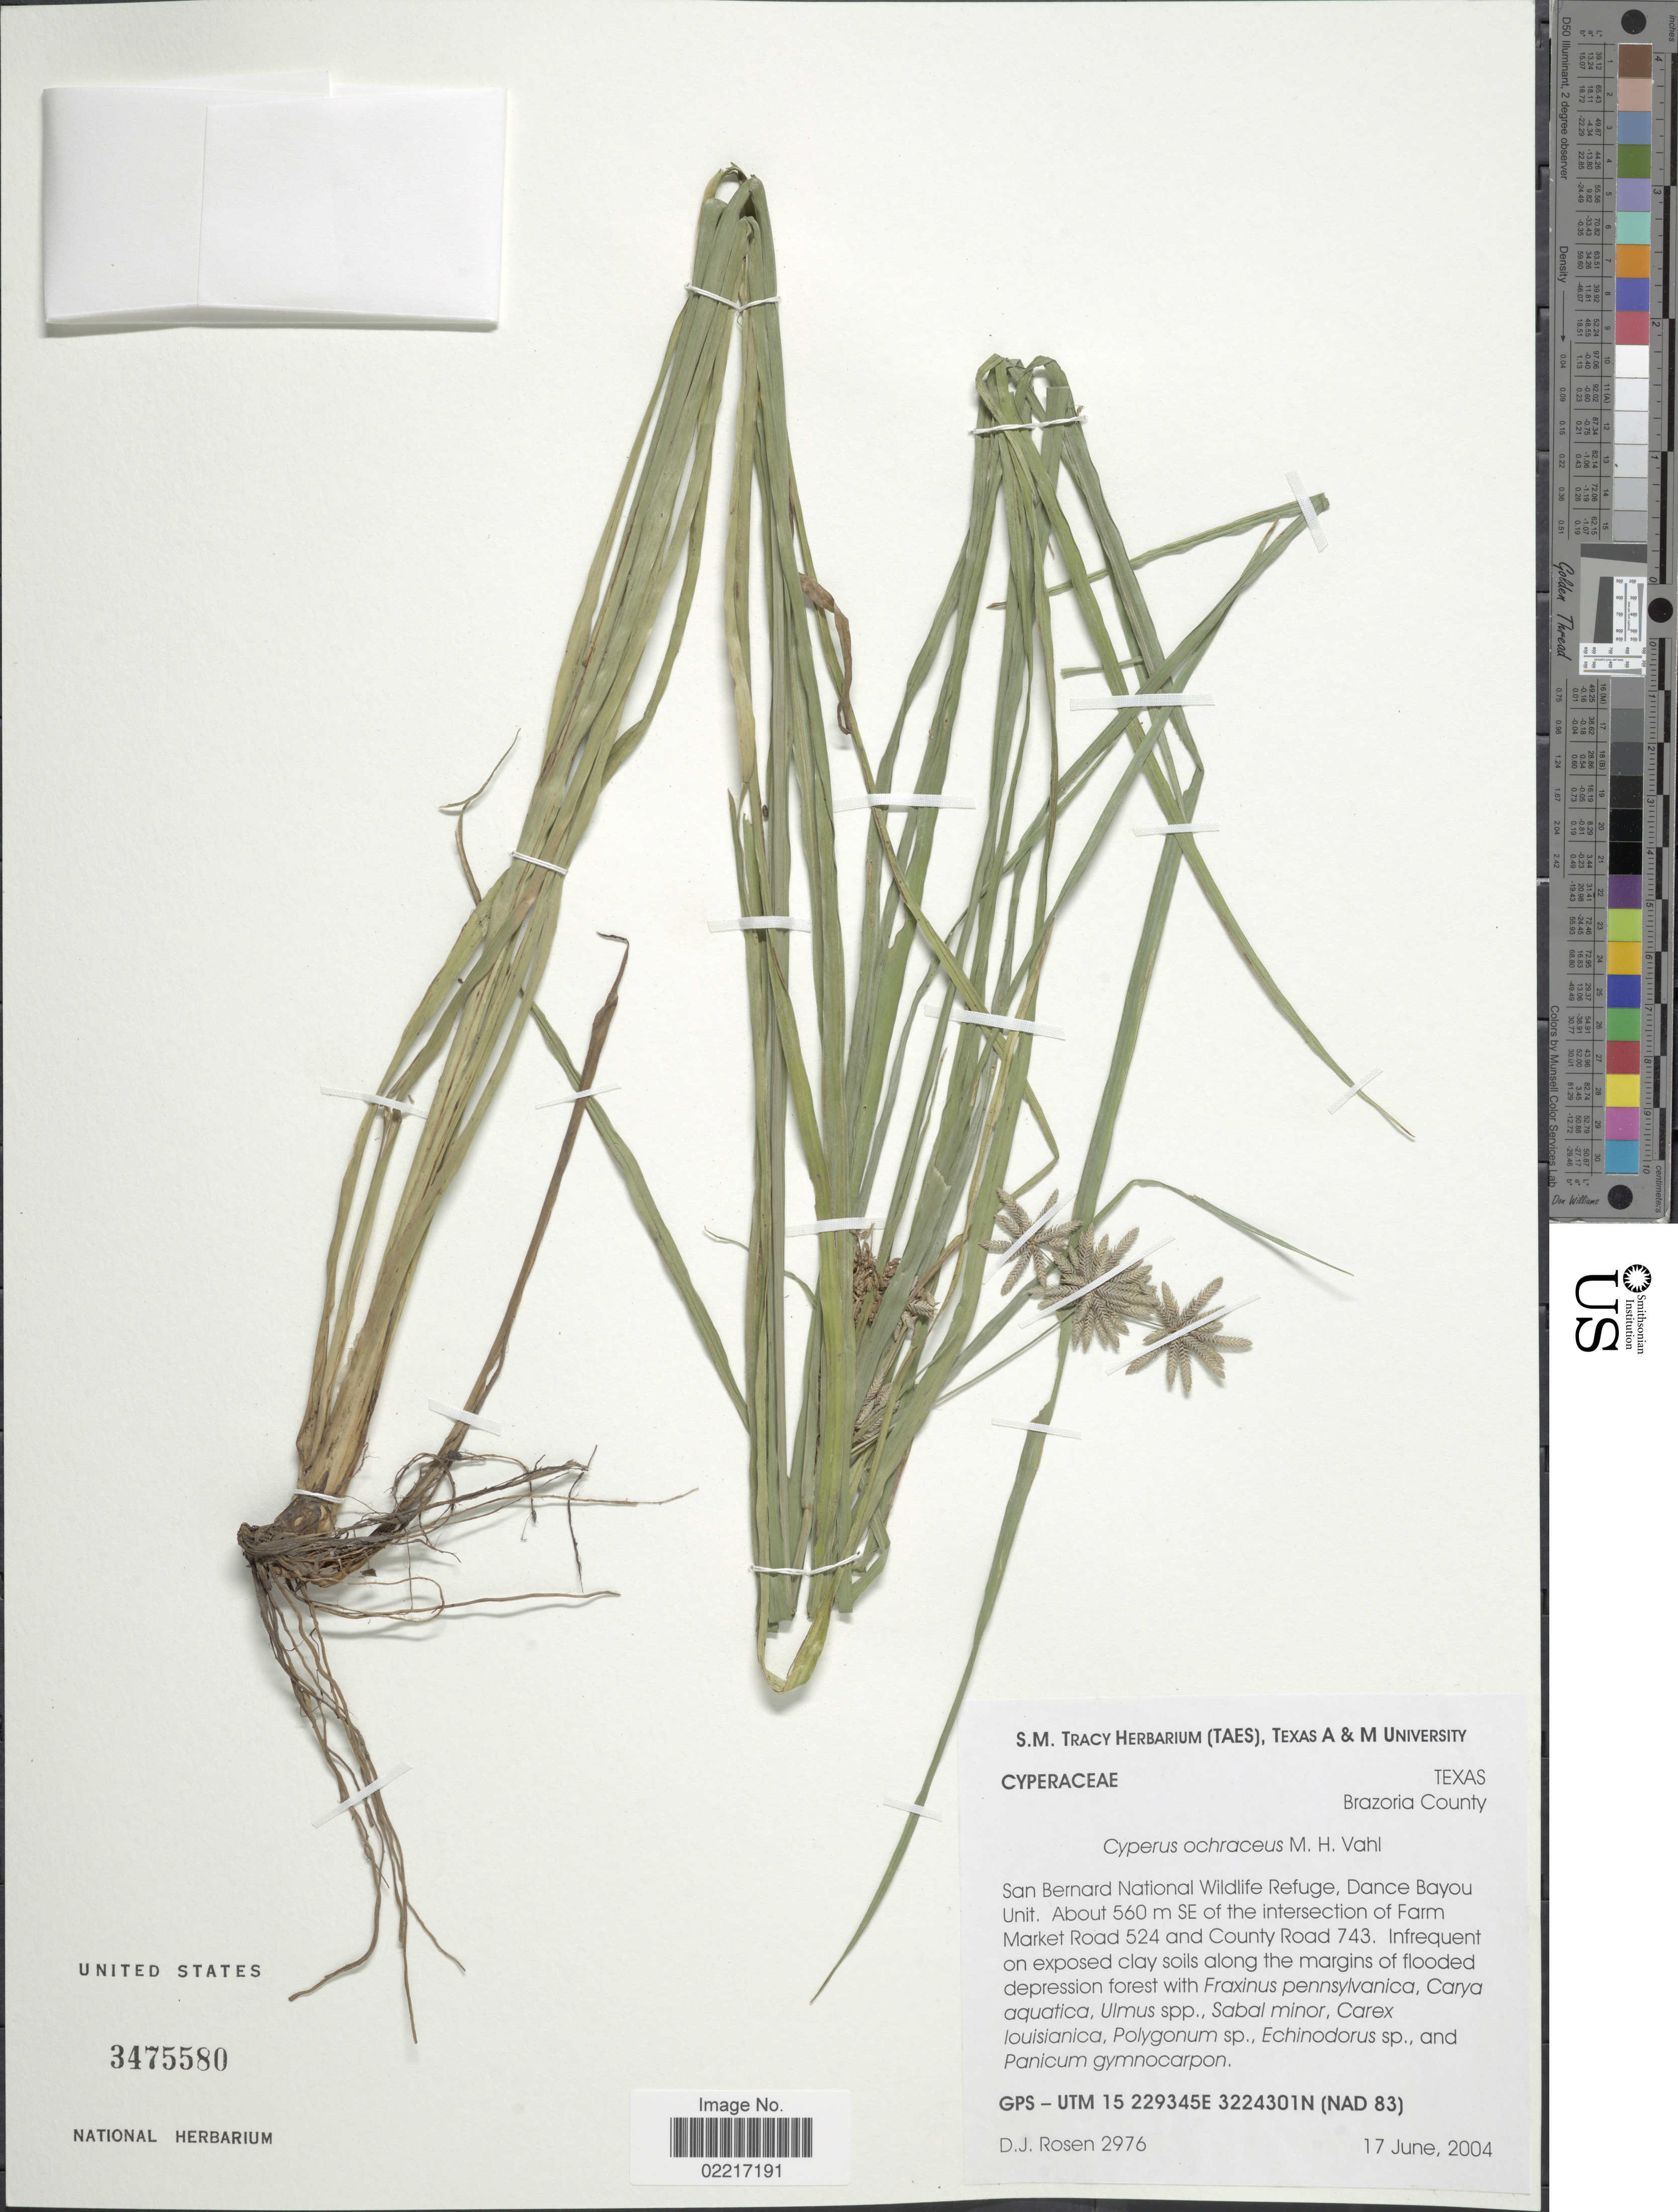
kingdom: Plantae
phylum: Tracheophyta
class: Liliopsida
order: Poales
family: Cyperaceae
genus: Cyperus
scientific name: Cyperus ochraceus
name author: Vahl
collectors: D. J. Rosen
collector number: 2976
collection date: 2004-06-17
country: United States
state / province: Texas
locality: Brazoria County, San Bernard National Wildlife Refuge, Dance Bayou Unit, about 560 m SE of the intersection of Farm Market Road 524 and County Road 743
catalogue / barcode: US 3475580